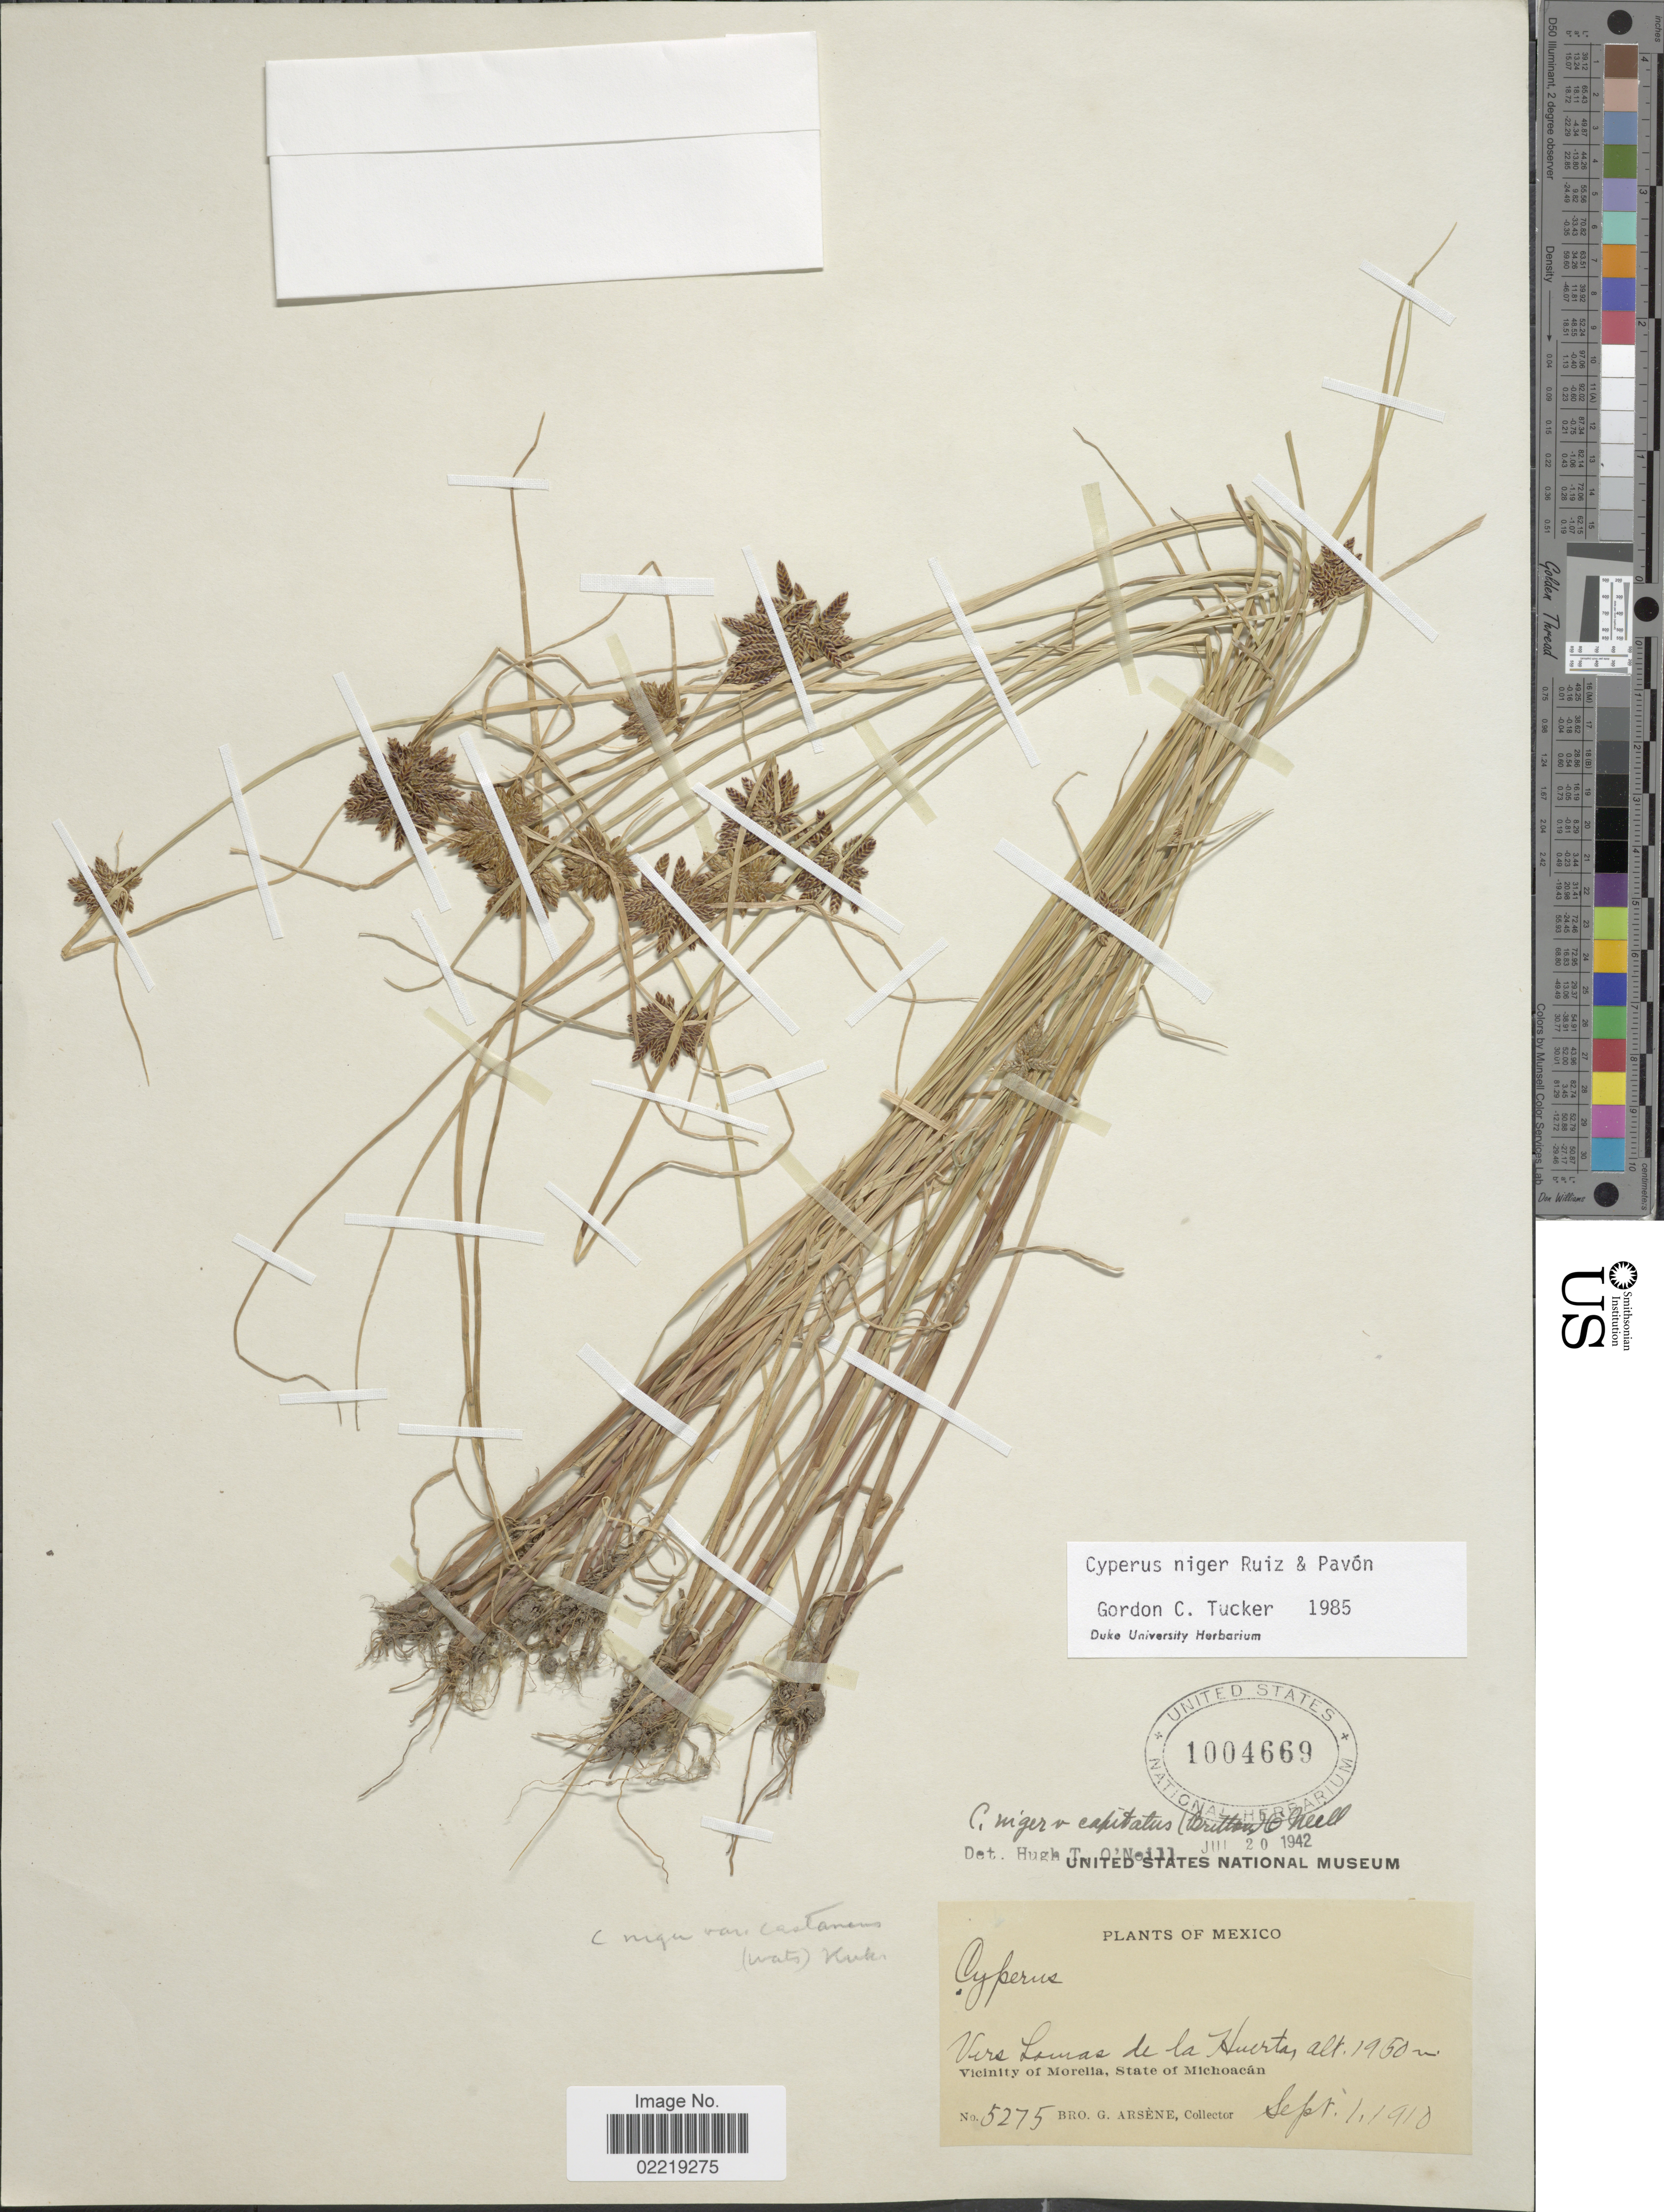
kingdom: Plantae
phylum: Tracheophyta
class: Liliopsida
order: Poales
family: Cyperaceae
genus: Cyperus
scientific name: Cyperus niger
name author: Ruiz & Pav.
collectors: Bro. G. Arsène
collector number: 5275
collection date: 1910-09-01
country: Mexico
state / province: Michoacán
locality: Vers Lomas de la Huerta, Vicinity of Morelia, State of Michoacan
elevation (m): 1950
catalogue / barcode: US 1004669